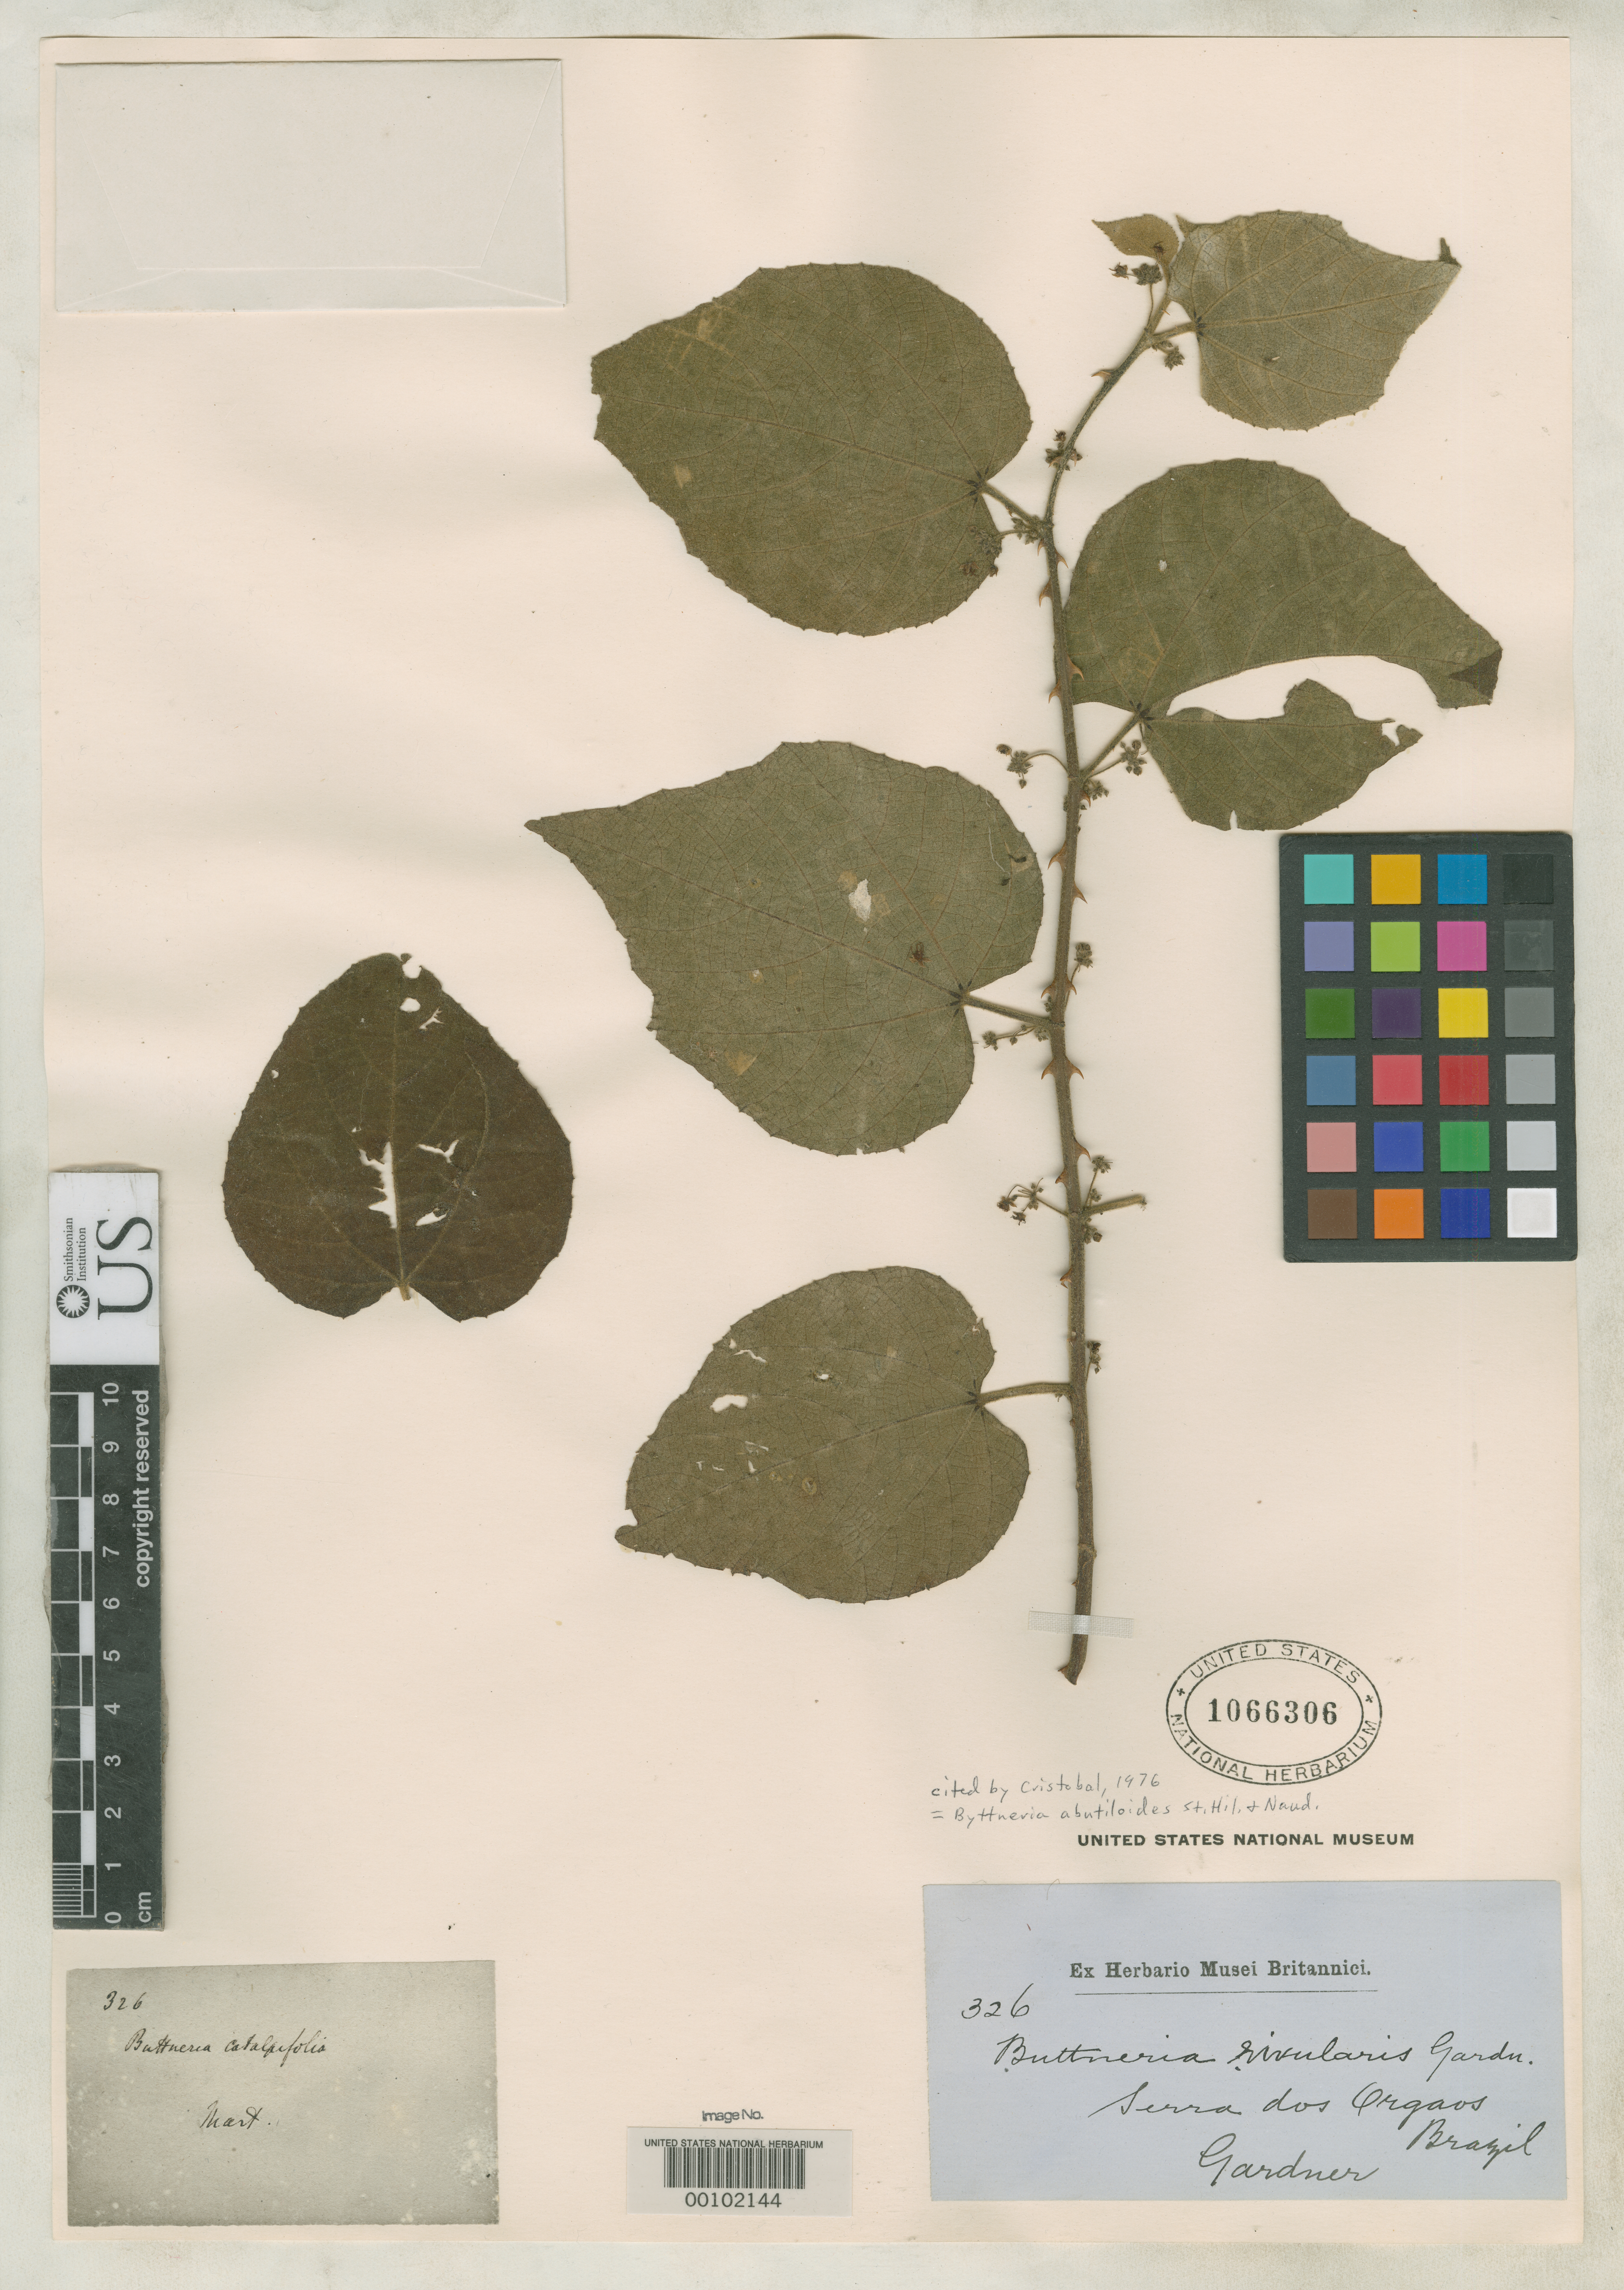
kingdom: Plantae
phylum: Tracheophyta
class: Magnoliopsida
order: Malvales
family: Malvaceae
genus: Byttneria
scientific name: Byttneria rivularis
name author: Gardner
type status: Isotype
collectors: G. Gardner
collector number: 326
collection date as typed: Jan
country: Brazil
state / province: Rio de Janeiro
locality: Organ Mountains.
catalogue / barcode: US 1066306